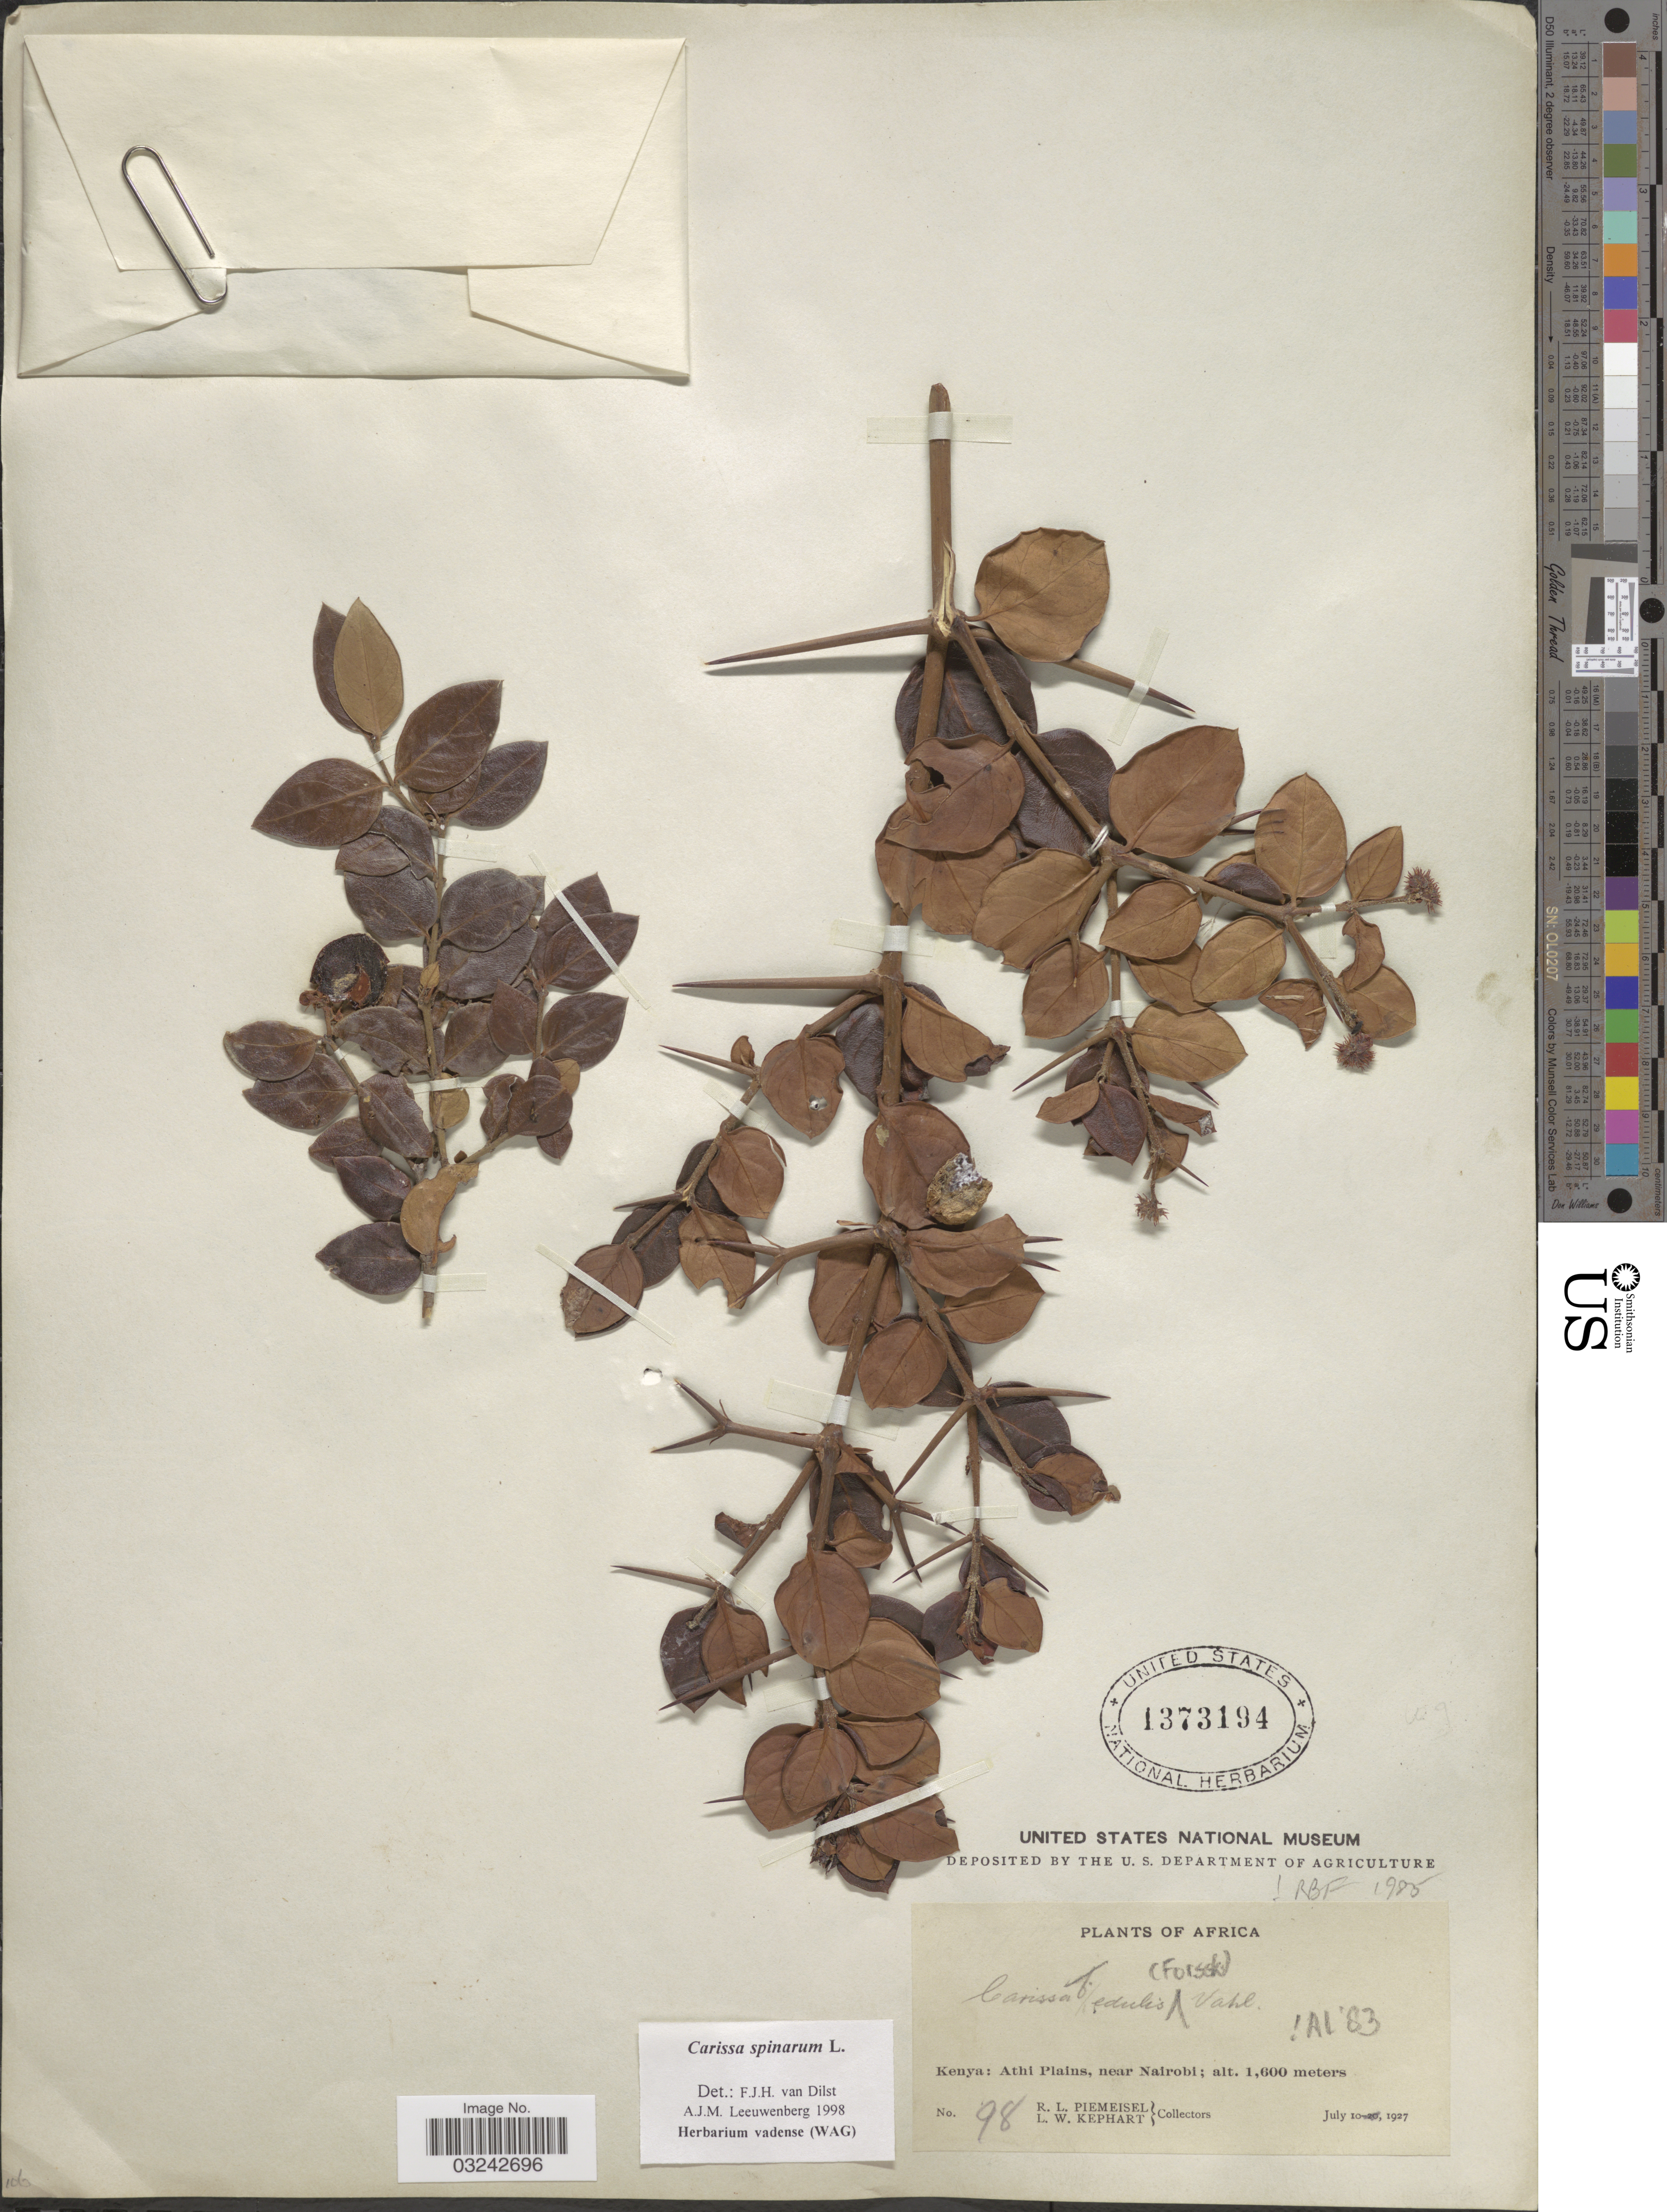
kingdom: Plantae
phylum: Tracheophyta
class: Magnoliopsida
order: Gentianales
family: Apocynaceae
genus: Carissa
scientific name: Carissa spinarum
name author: L.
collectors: R. L. Piemeisel & L. W. Kephart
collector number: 98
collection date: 1927-07-10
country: Kenya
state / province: Nairobi Area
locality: Athi Plains, near Nairobi.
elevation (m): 1600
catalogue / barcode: US 1373194